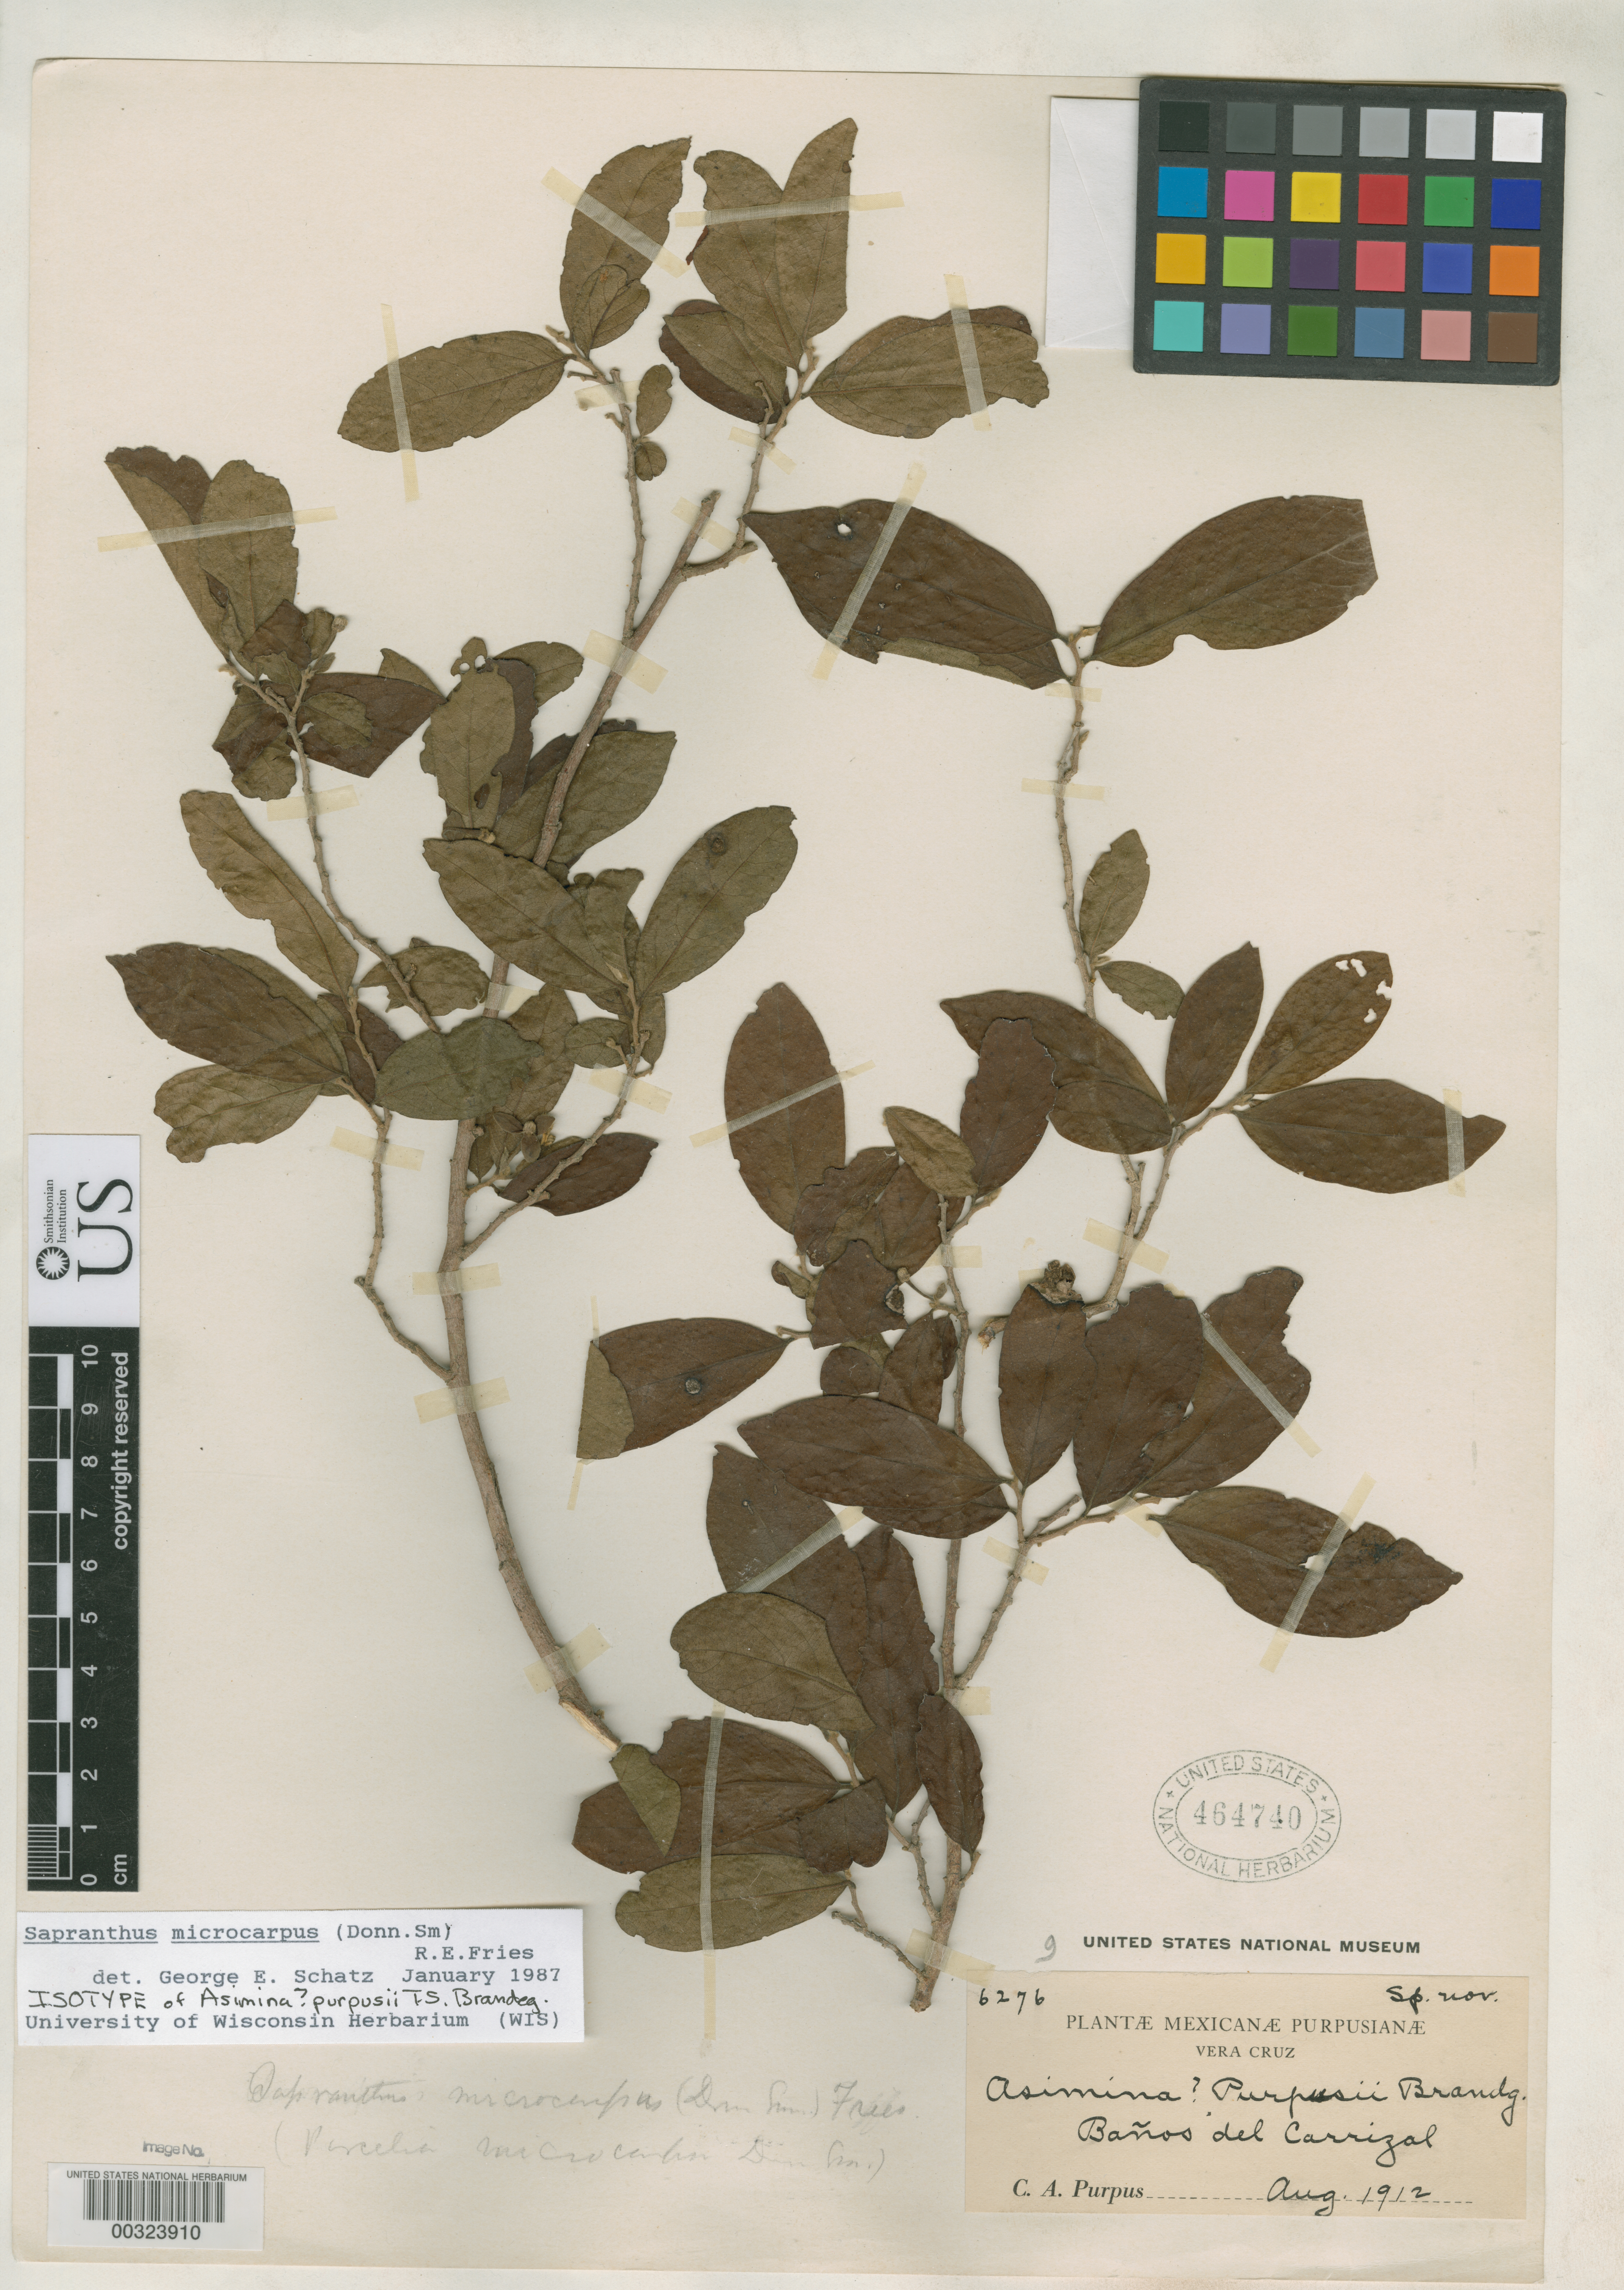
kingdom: Plantae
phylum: Tracheophyta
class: Magnoliopsida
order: Magnoliales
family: Annonaceae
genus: Asimina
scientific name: Asimina purpusii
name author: Brandegee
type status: Isotype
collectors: C. A. Purpus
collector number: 6276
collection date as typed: Aug 1912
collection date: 1912-08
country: Mexico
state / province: Veracruz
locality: Banos del Carrizal.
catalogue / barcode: US 464740